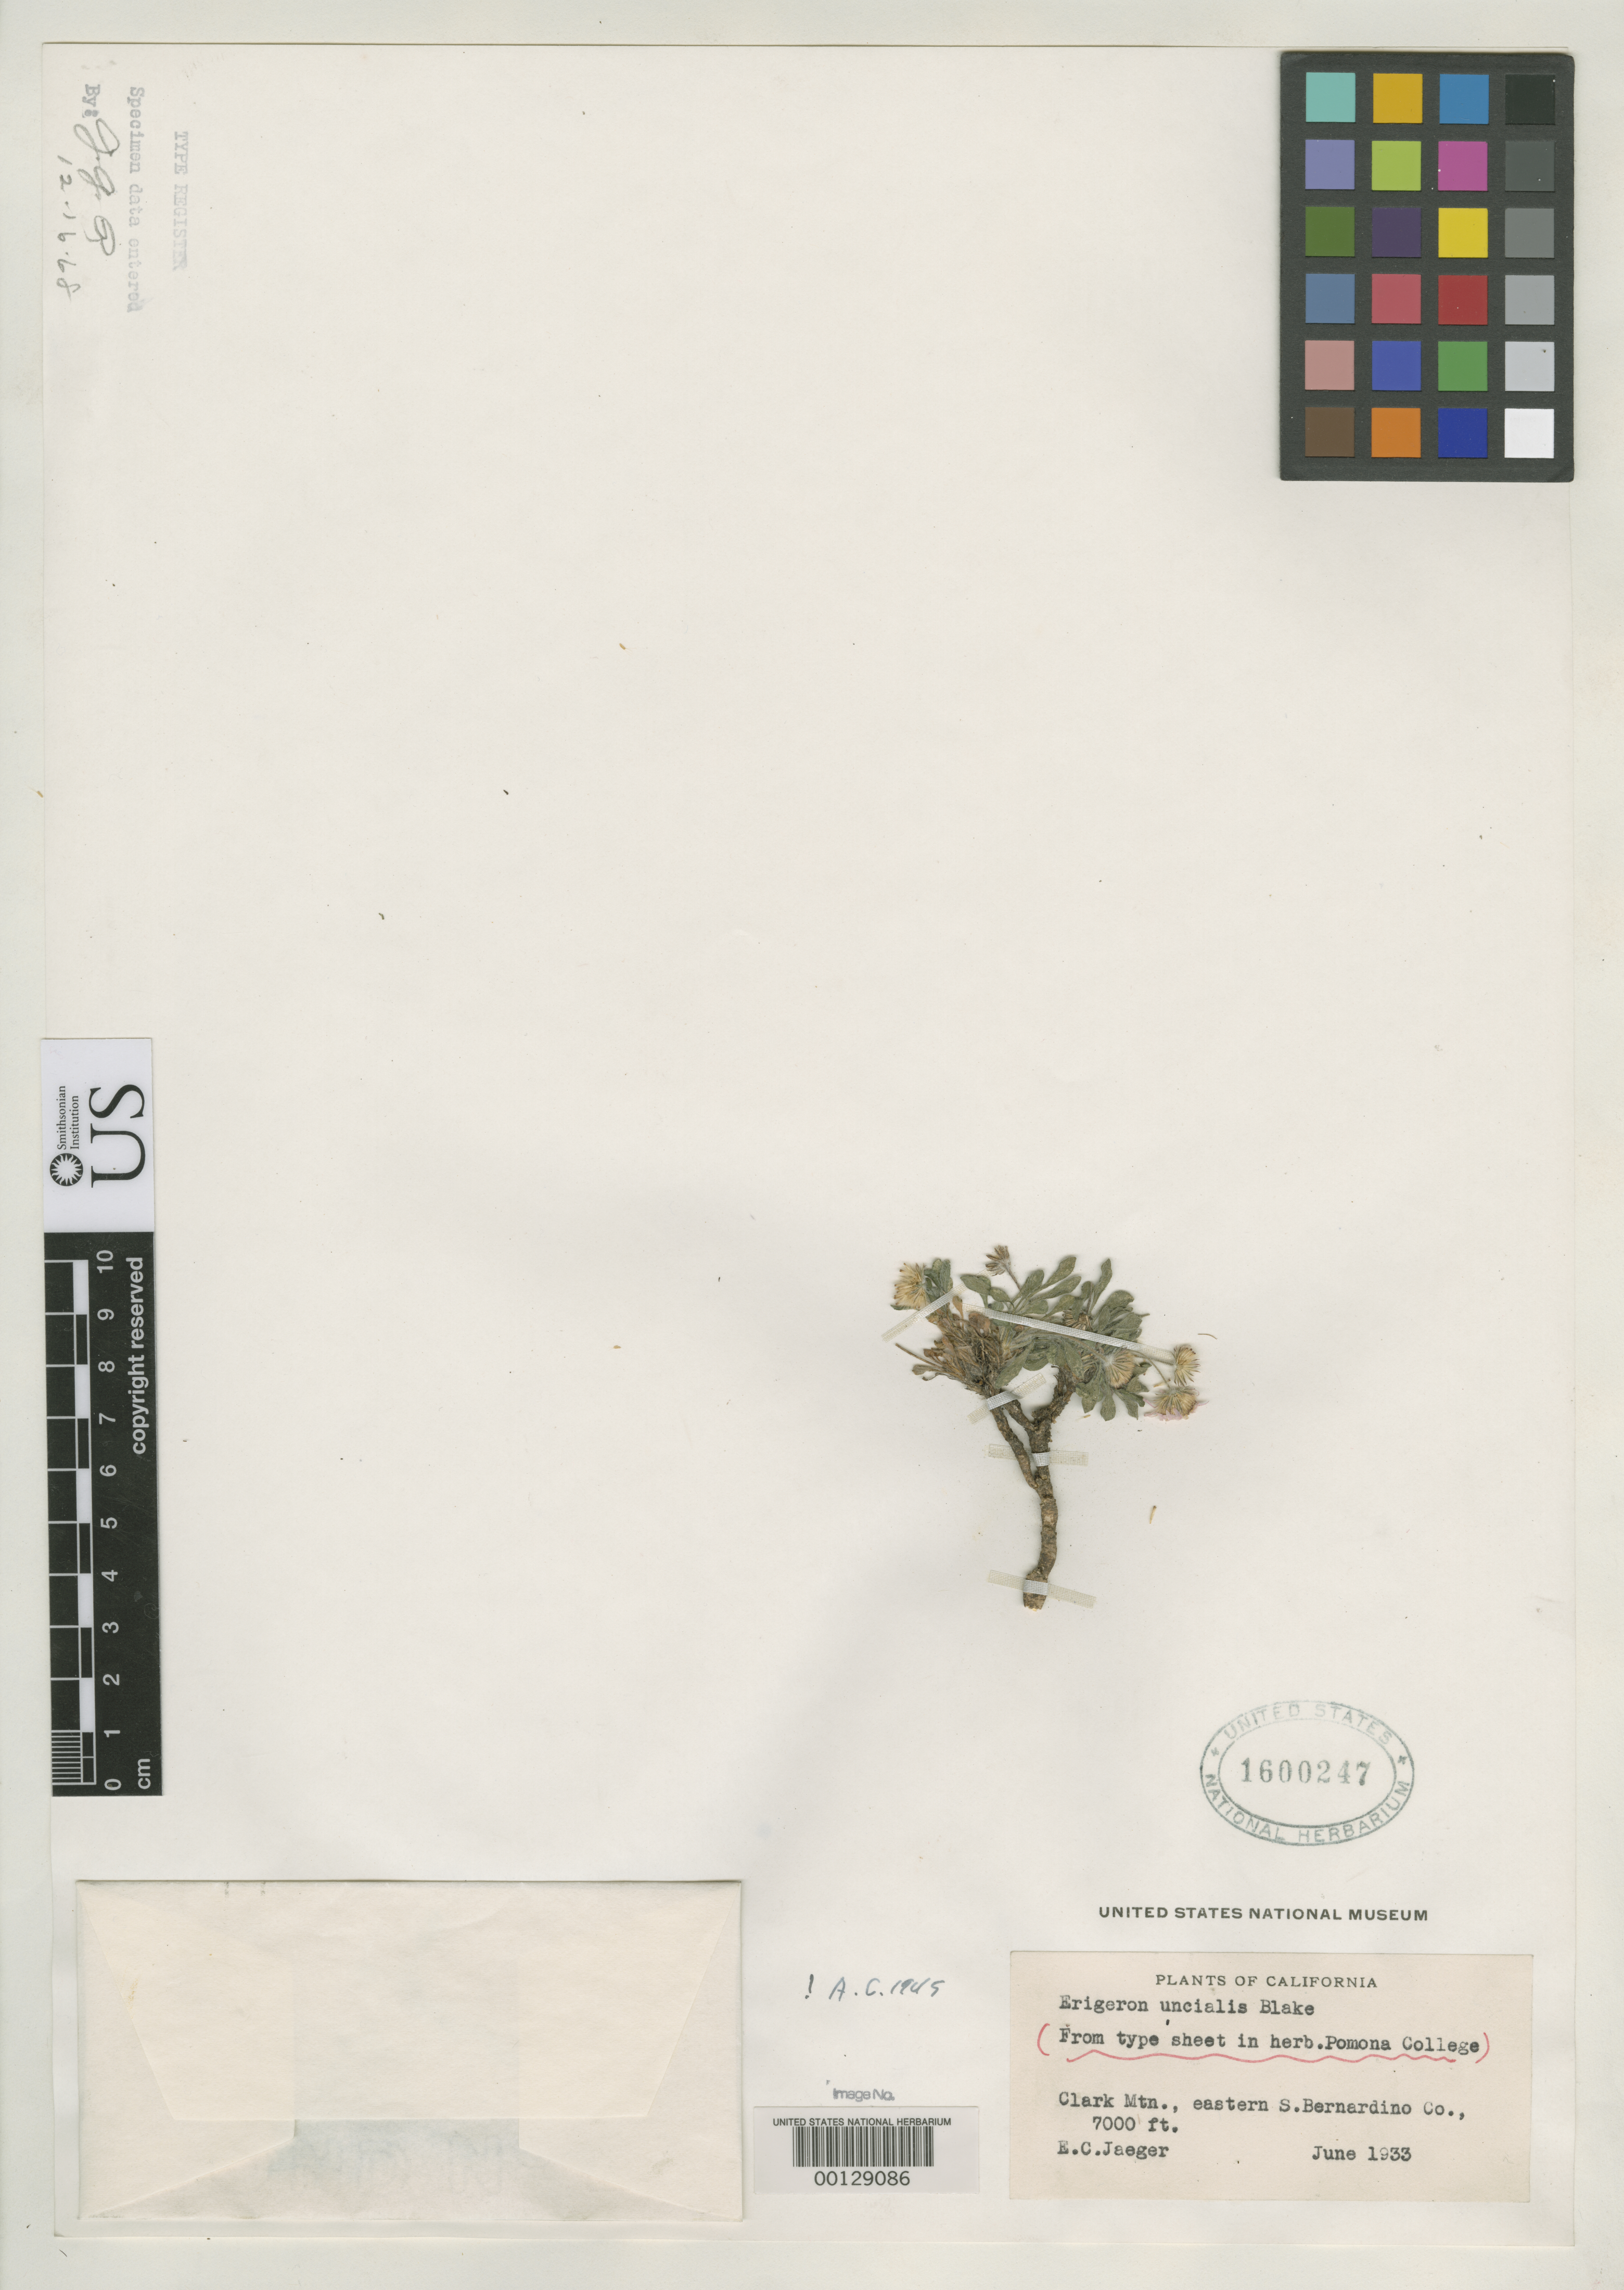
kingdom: Plantae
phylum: Tracheophyta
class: Magnoliopsida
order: Asterales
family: Asteraceae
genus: Erigeron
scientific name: Erigeron uncialis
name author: S.F. Blake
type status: Isotype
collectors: E. Jaeger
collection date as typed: Jun 1933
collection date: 1933-06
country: United States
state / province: California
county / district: San Bernardino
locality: Clark Mt.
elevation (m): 2135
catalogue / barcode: US 1600247